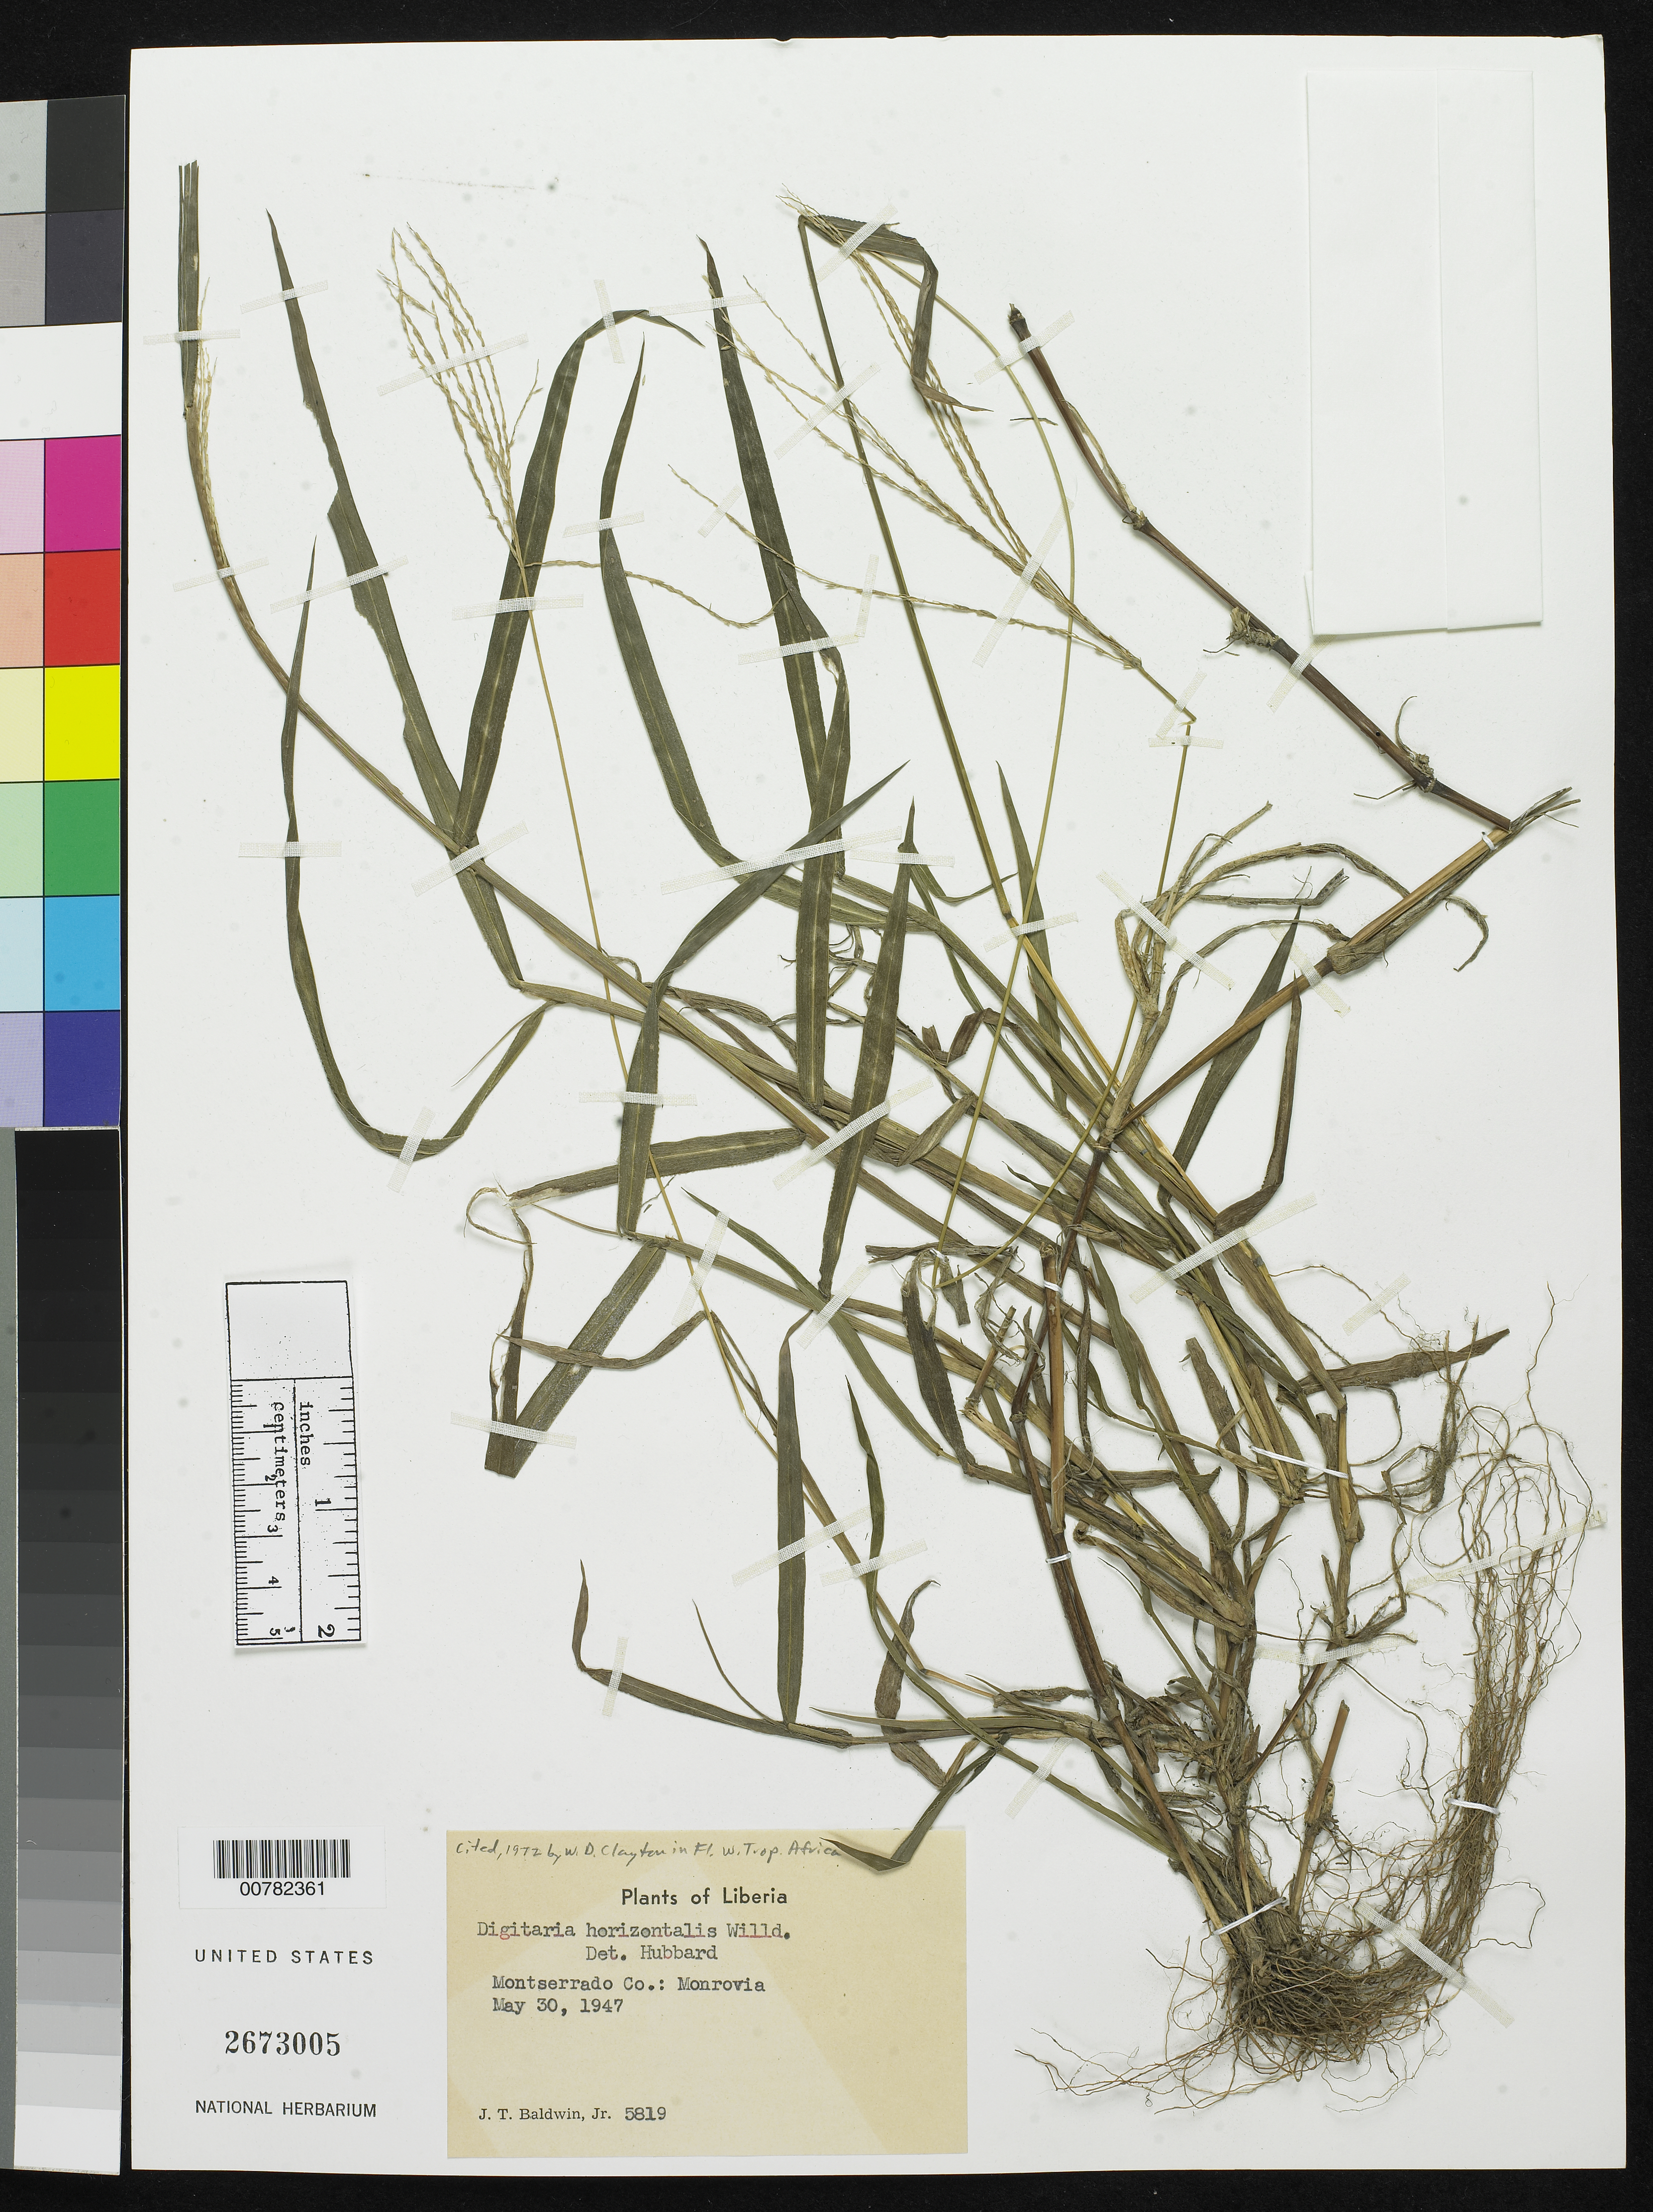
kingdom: Plantae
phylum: Tracheophyta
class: Liliopsida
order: Poales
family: Poaceae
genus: Digitaria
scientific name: Digitaria horizontalis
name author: Willd.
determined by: Hubbard, C. E.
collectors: J. T. Baldwin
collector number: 5819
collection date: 1947-05-30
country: Liberia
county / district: Montserrado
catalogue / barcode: US 2673005